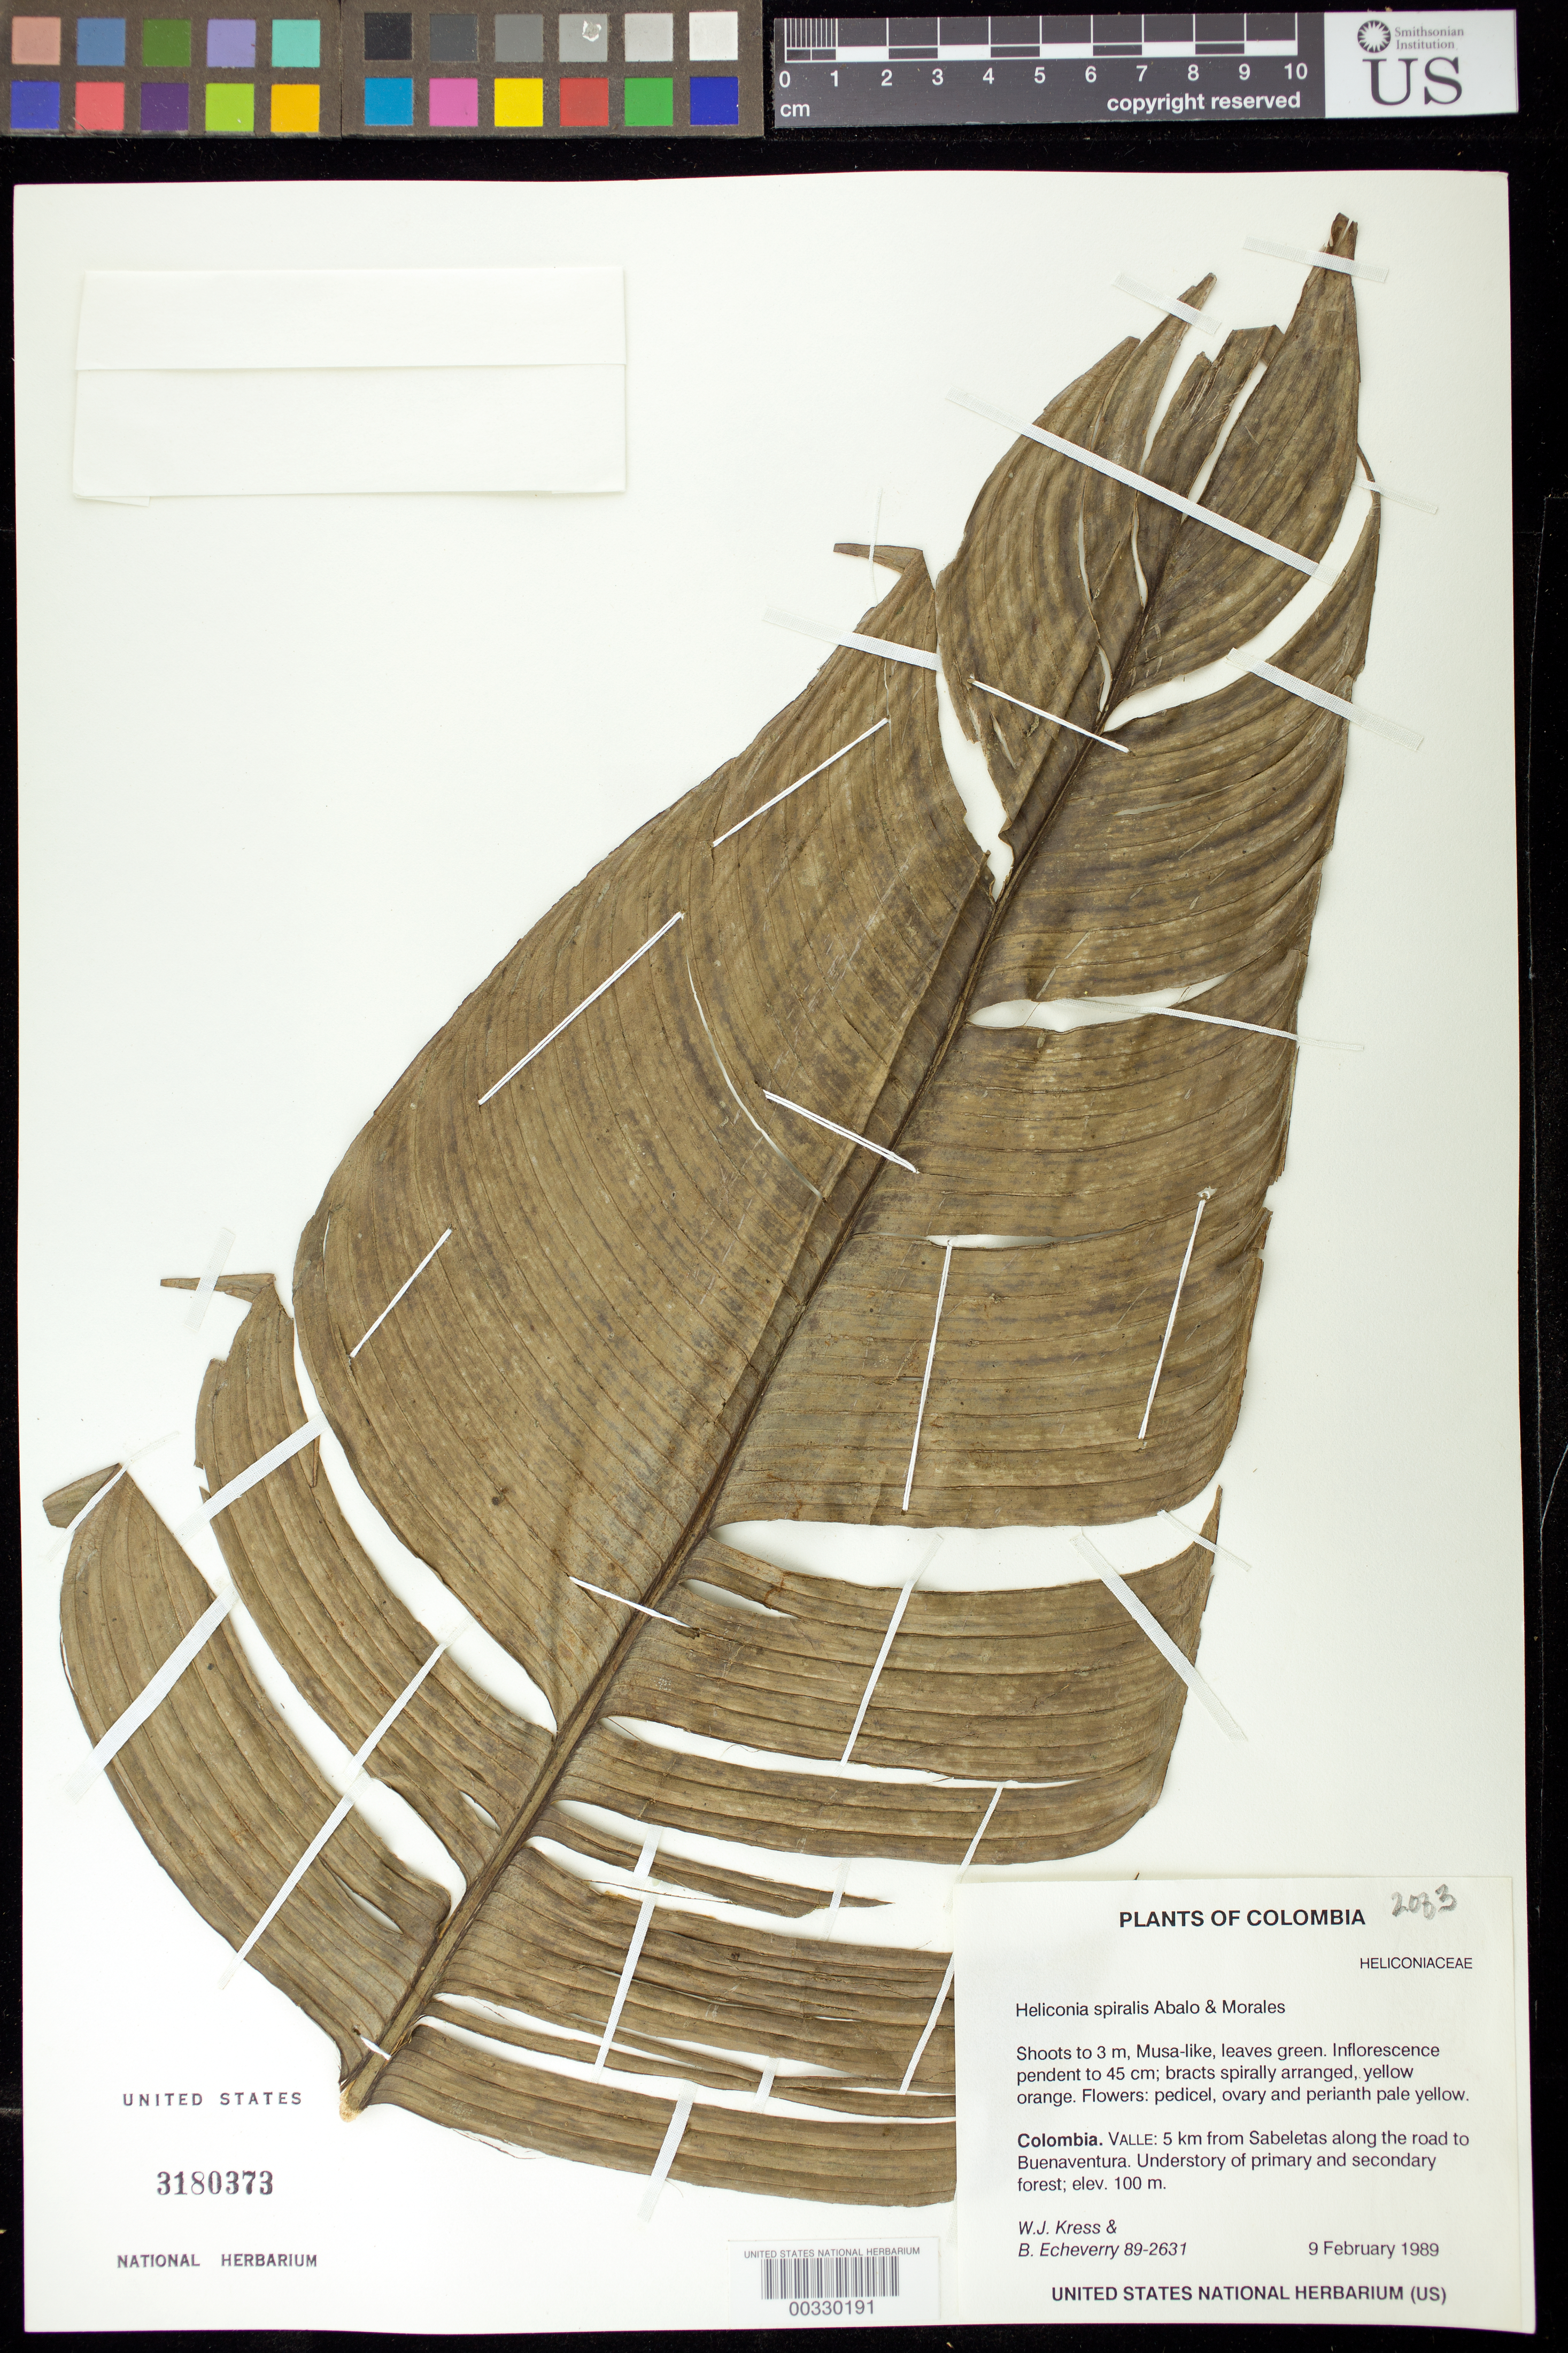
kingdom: Plantae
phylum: Tracheophyta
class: Liliopsida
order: Zingiberales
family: Heliconiaceae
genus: Heliconia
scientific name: Heliconia spiralis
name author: Abalo & G. Morales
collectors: W. J. Kress & B. Echeverry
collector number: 89-2631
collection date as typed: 09 Feb 1989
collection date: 1989-02-09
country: Colombia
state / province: Valle del Cauca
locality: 5 km from Sabeletas along road to Buena Ventura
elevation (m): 100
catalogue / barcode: US 3180373